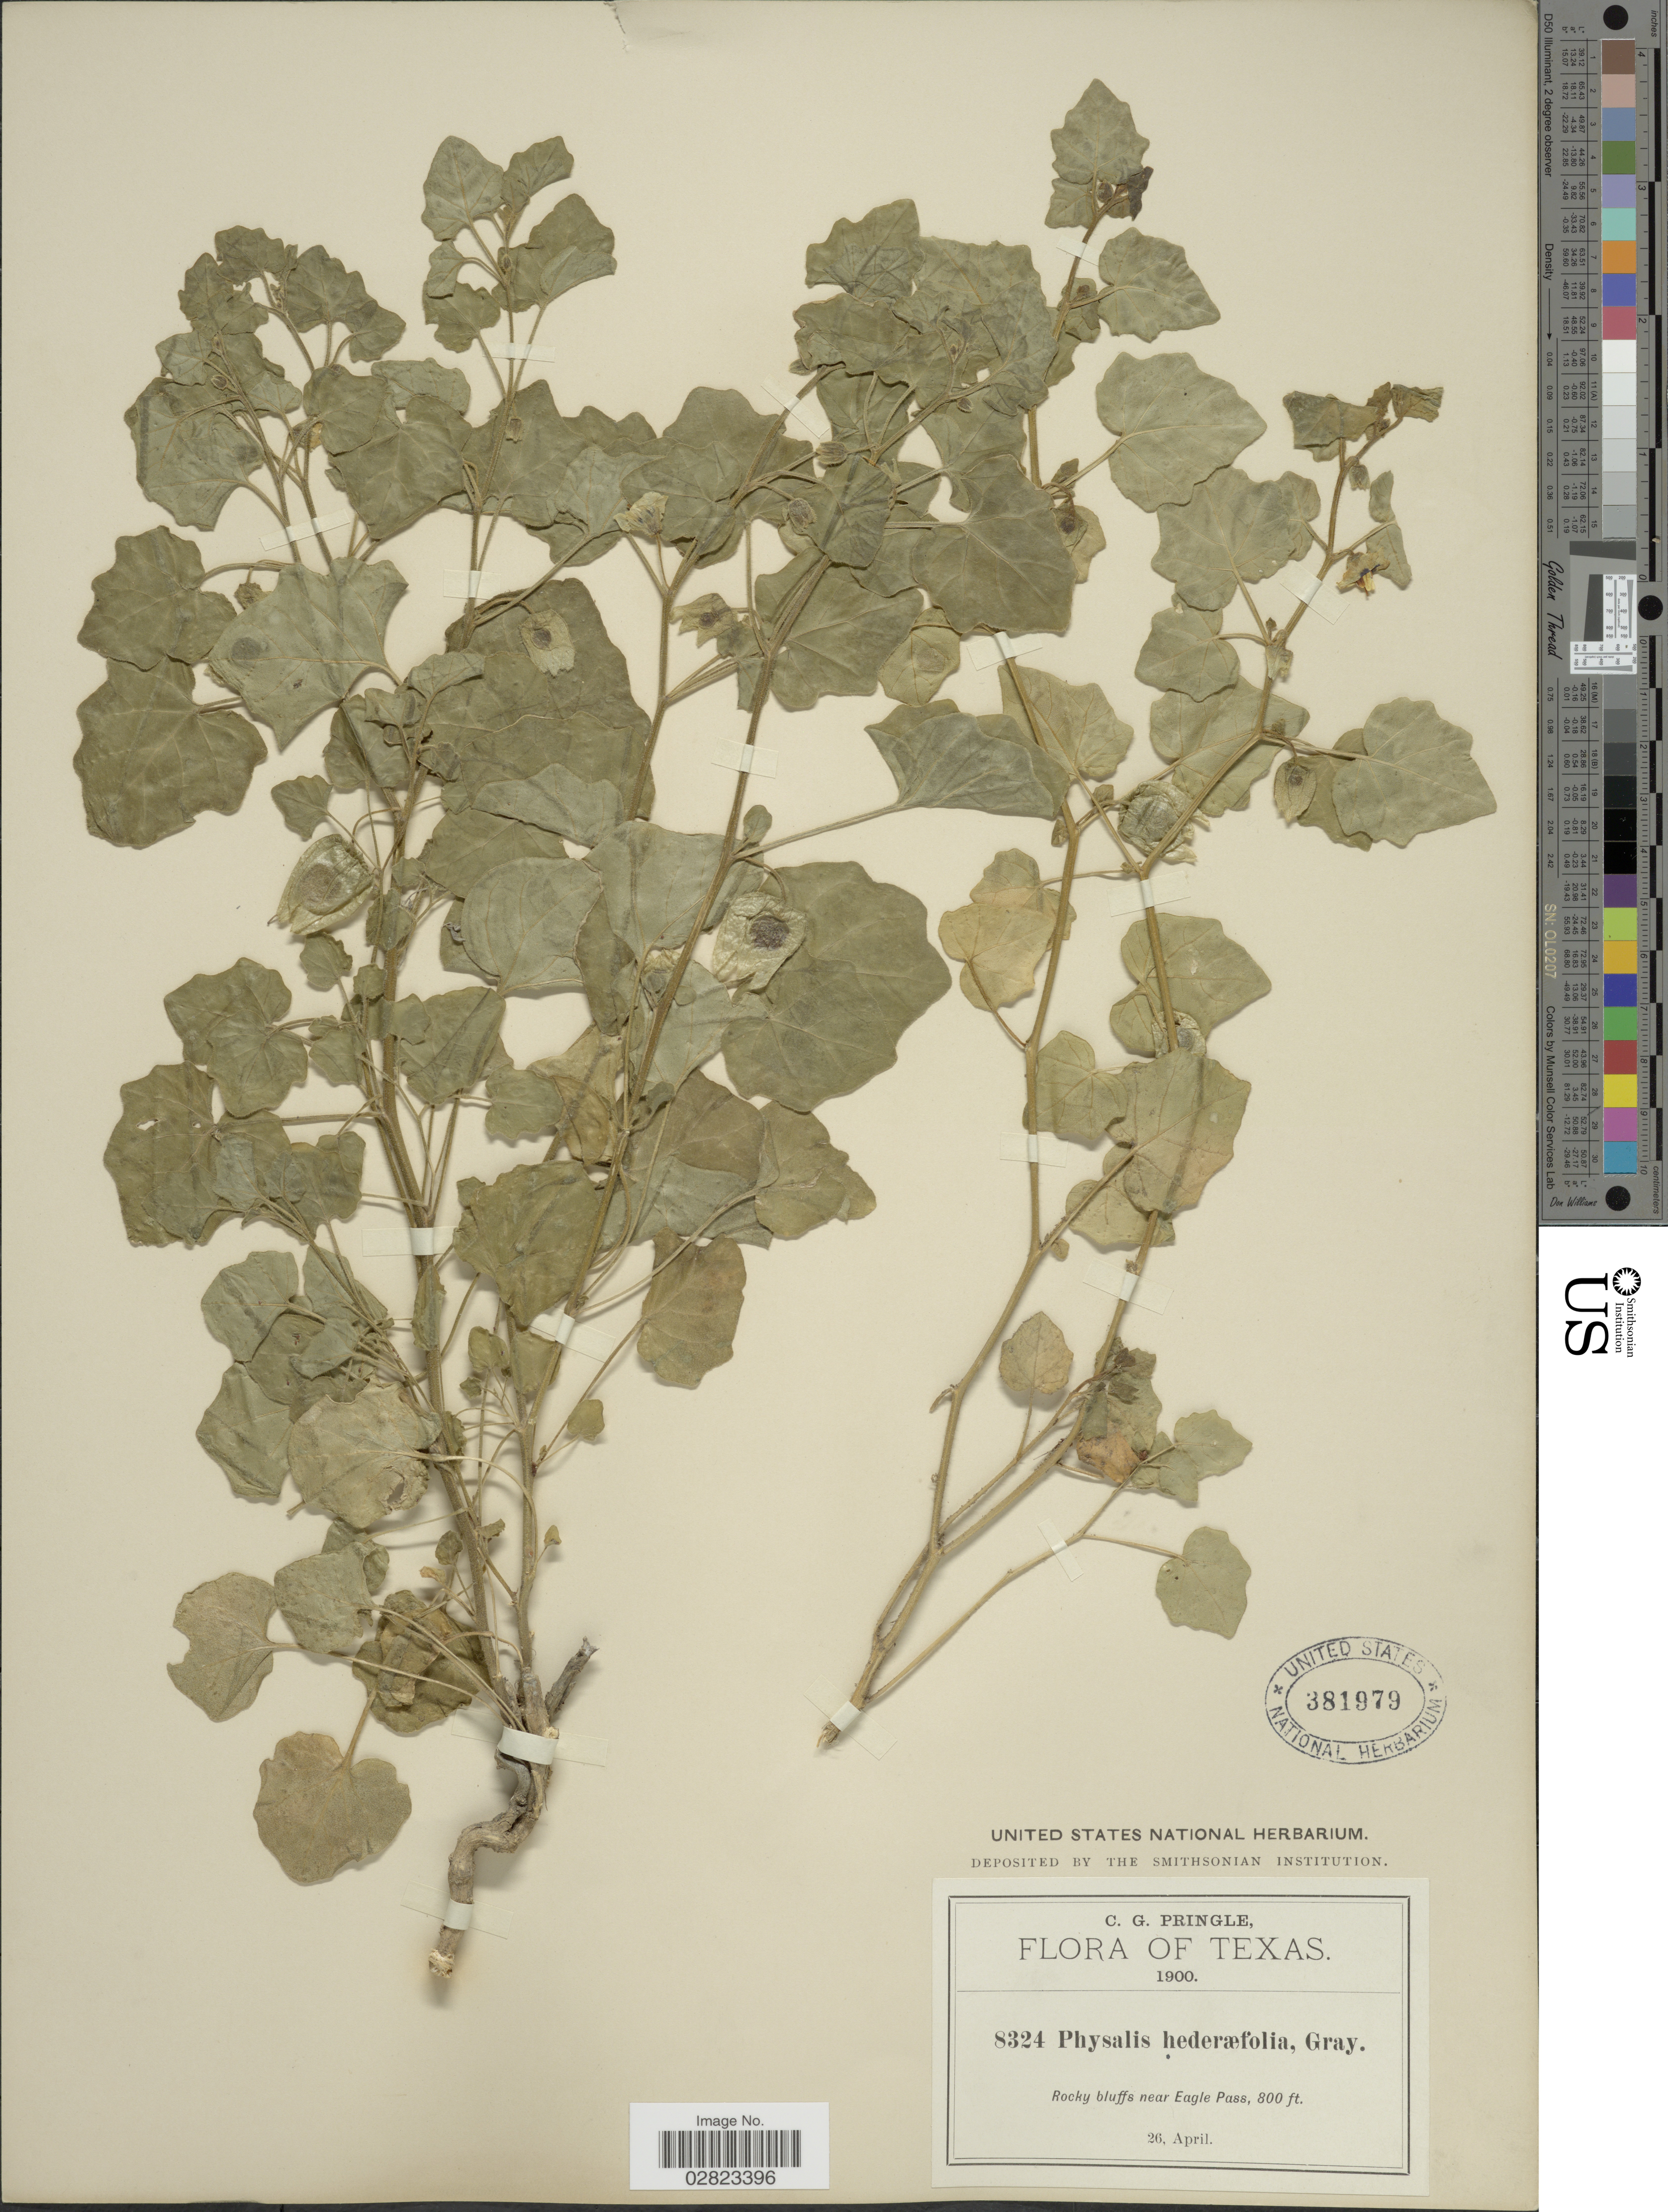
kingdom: Plantae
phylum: Tracheophyta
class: Magnoliopsida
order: Solanales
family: Solanaceae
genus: Physalis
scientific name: Physalis hederifolia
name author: A. Gray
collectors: C. G. Pringle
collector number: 8324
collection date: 1900-04-26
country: United States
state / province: Texas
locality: Rocky bluffs near Eagle Pass.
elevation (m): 244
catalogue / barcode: US 381979